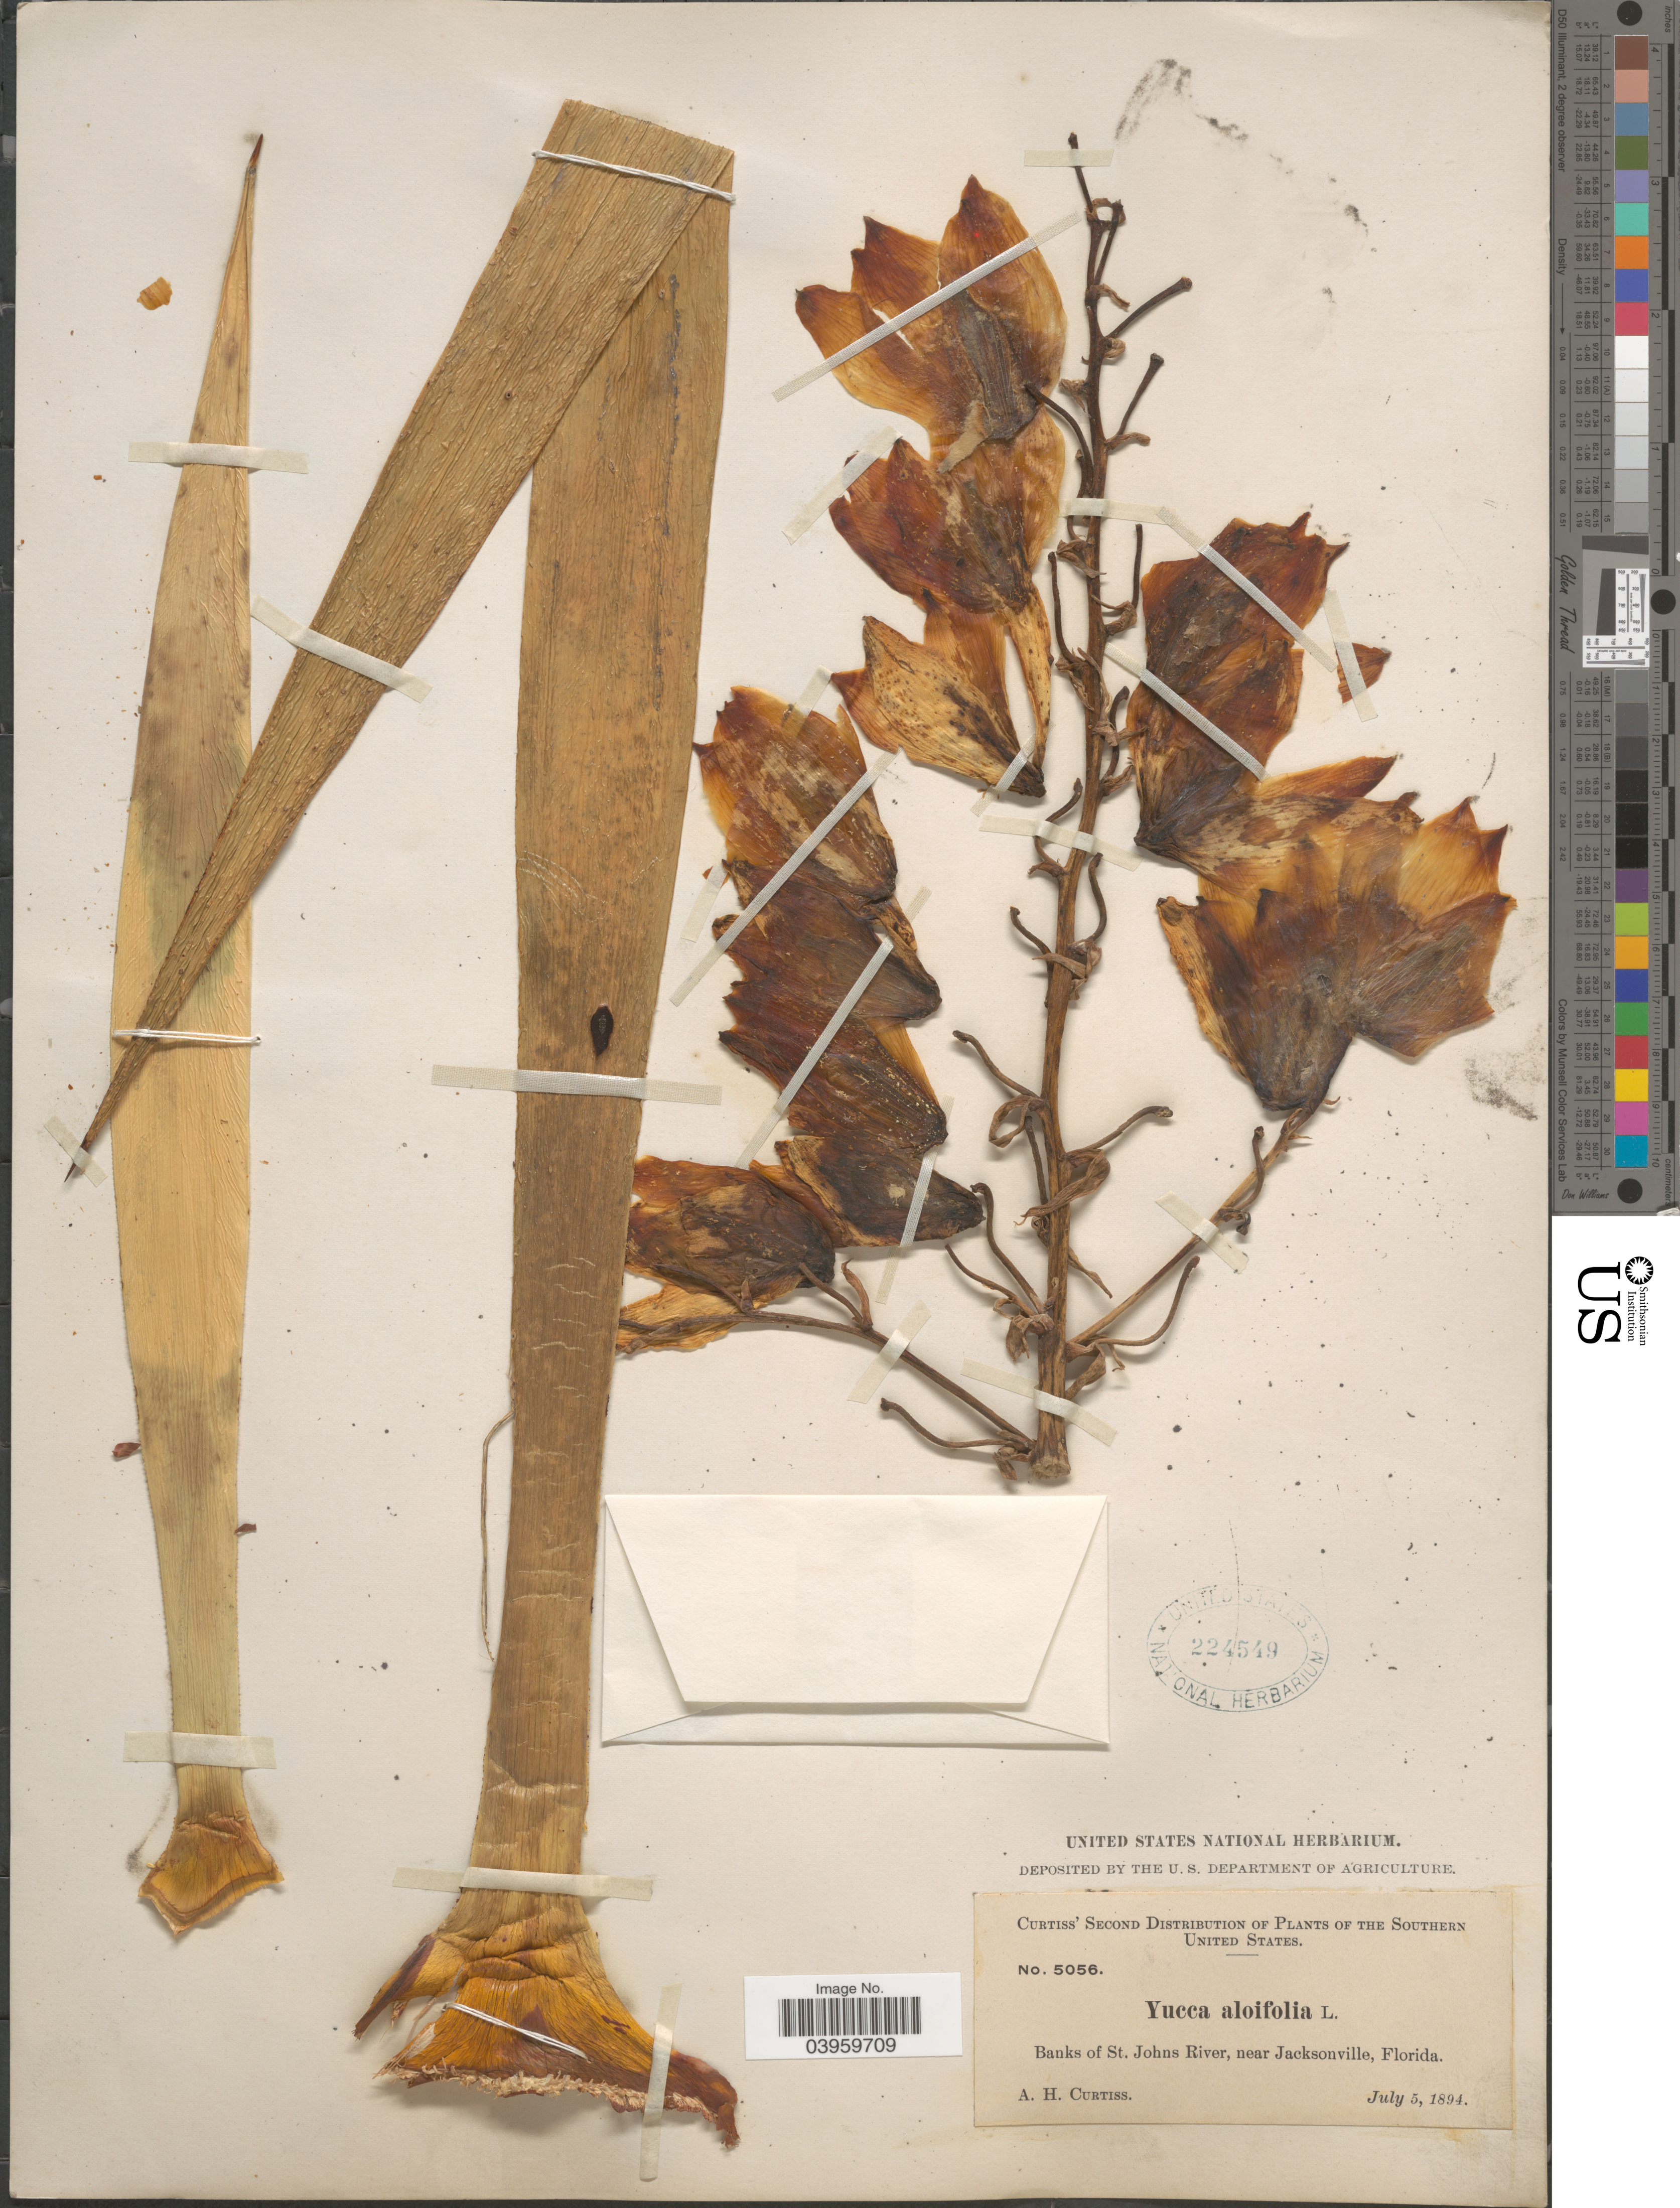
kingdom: Plantae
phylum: Tracheophyta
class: Liliopsida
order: Asparagales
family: Asparagaceae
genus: Yucca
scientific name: Yucca aloifolia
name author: L.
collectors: A. H. Curtiss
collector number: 5056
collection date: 1894-07-05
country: United States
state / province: Florida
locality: The Southern United States. Banks of St. Johns River, near Jacksonville.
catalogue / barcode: US 224549